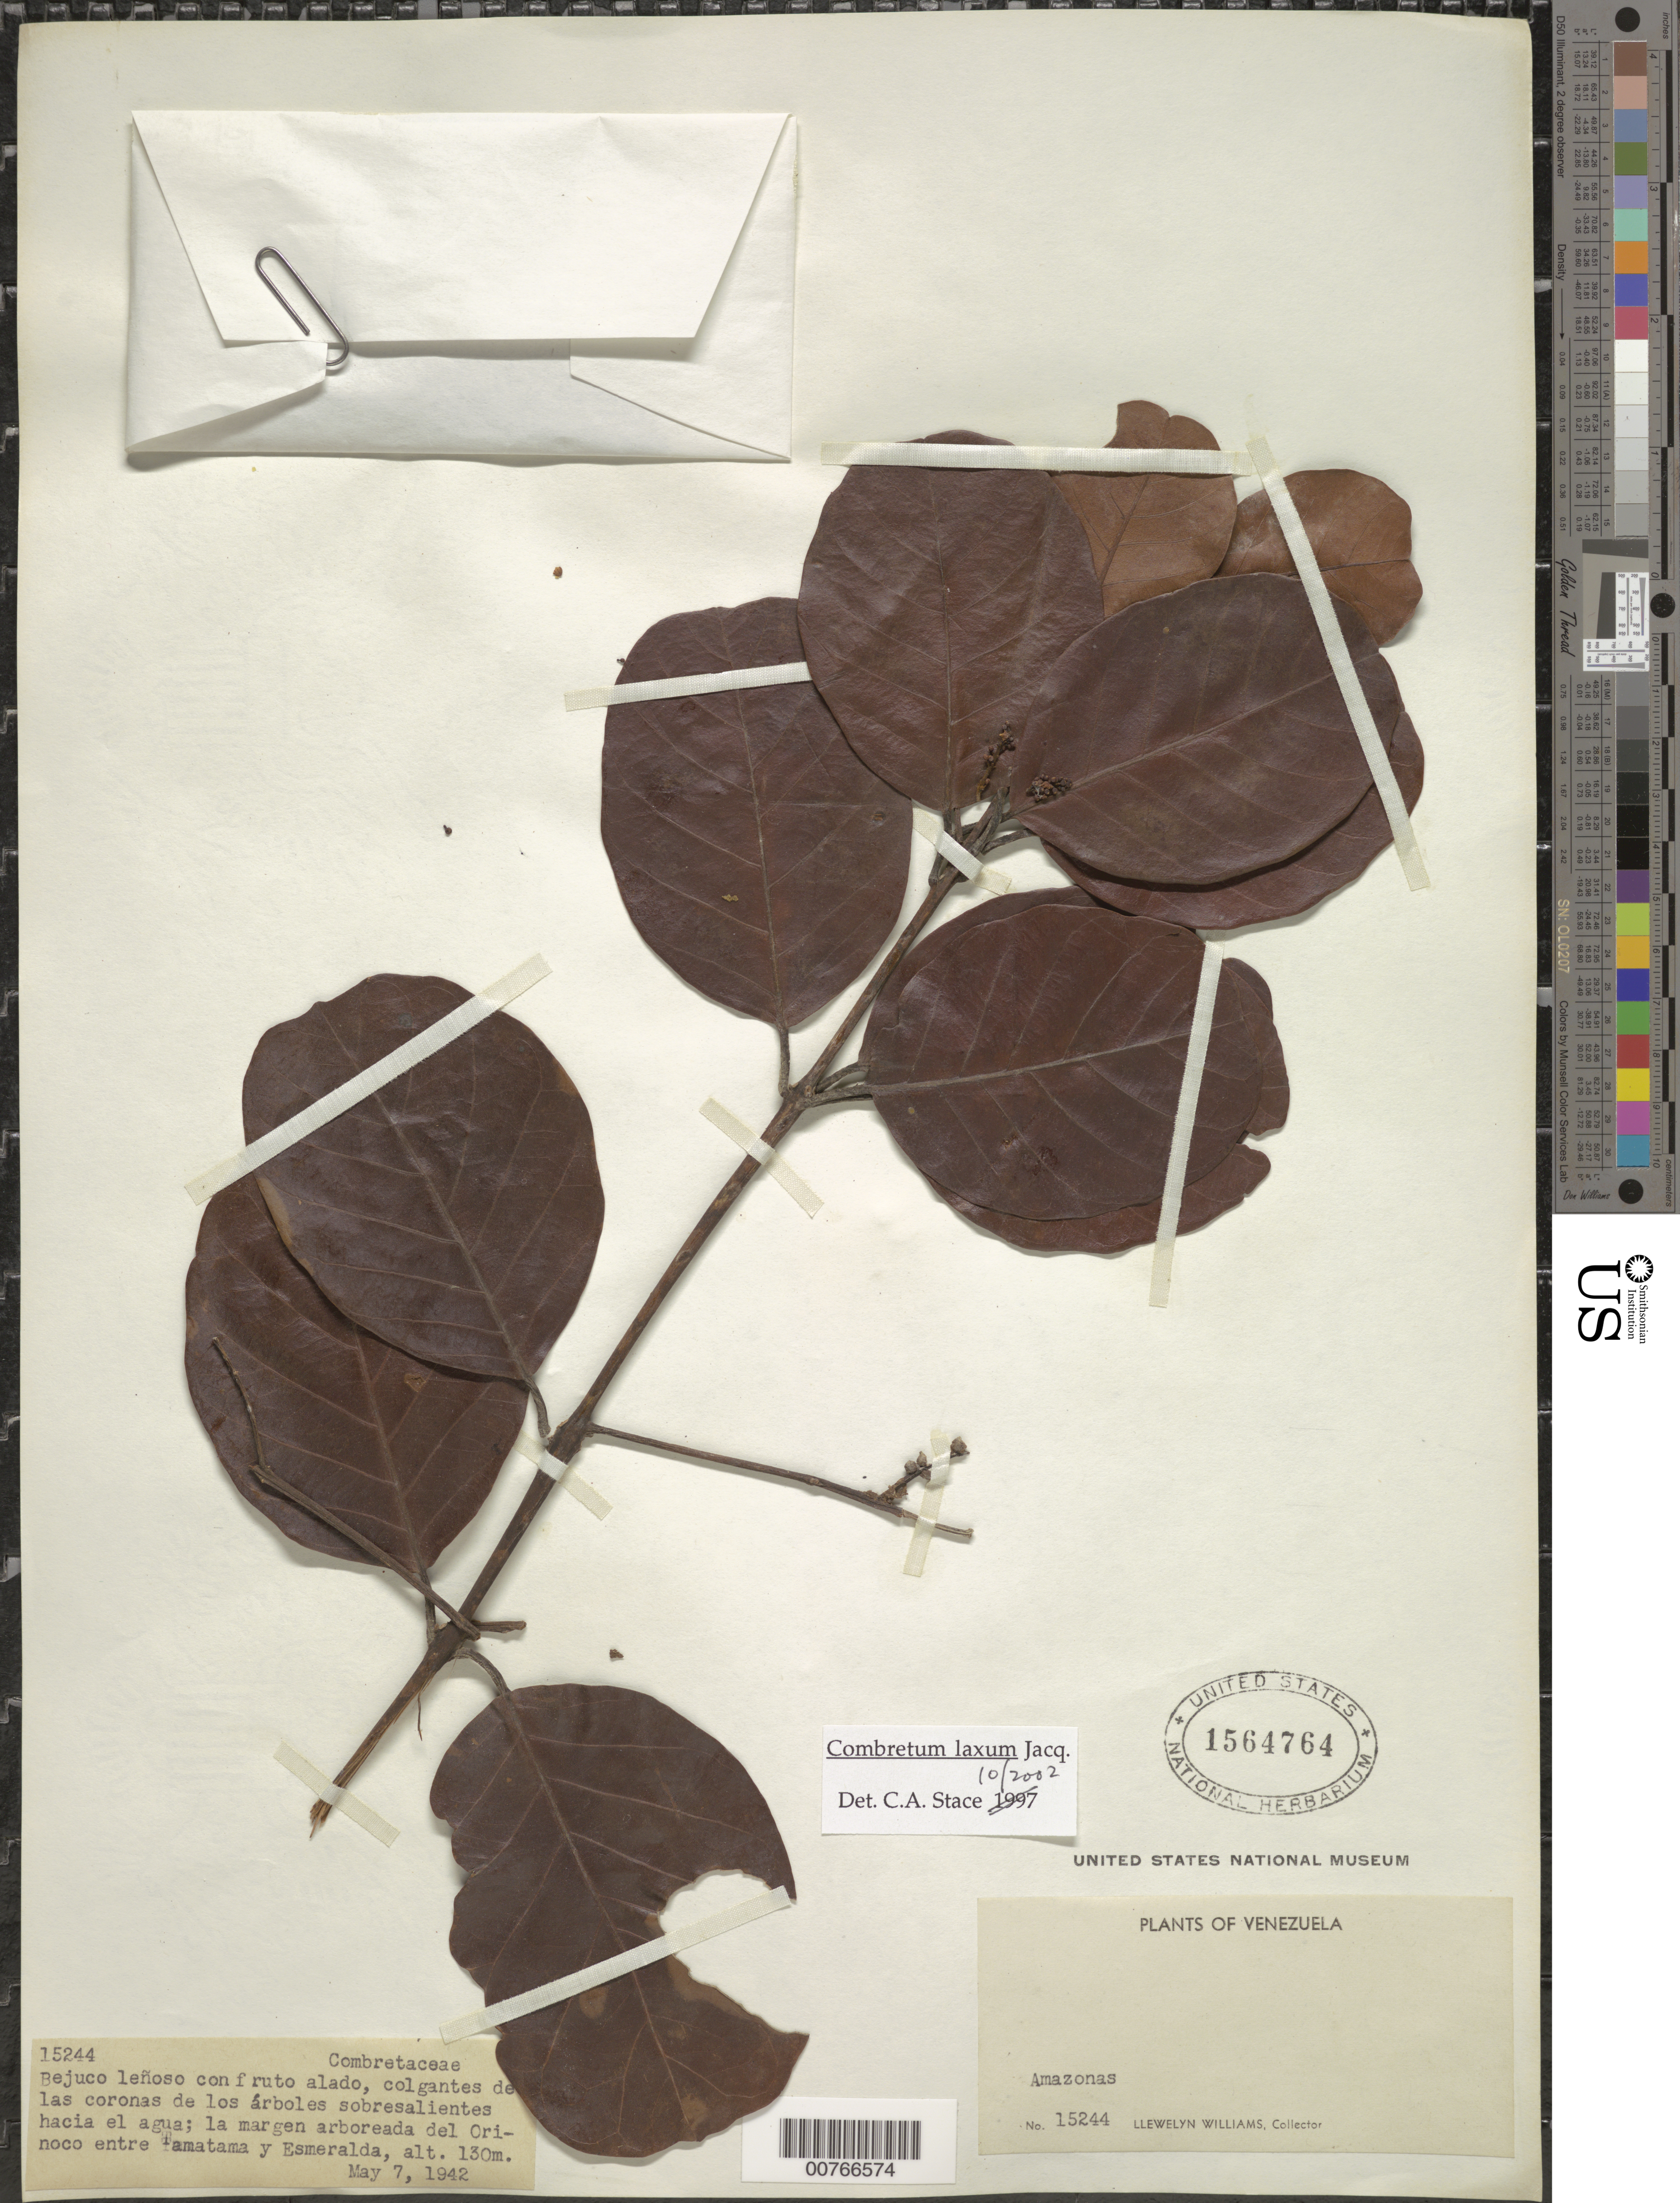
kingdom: Plantae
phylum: Tracheophyta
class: Magnoliopsida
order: Myrtales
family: Combretaceae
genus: Combretum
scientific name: Combretum laxum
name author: Jacq.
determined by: Stace, C. A.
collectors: Ll. Williams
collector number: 15244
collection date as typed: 7-May-42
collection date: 1942-05-07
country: Venezuela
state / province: Amazonas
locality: Isla Solitaria, entre Tamatama y Esmeralda, Alto Orinoco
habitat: Margen arboreada del río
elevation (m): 130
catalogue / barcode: US 1564764